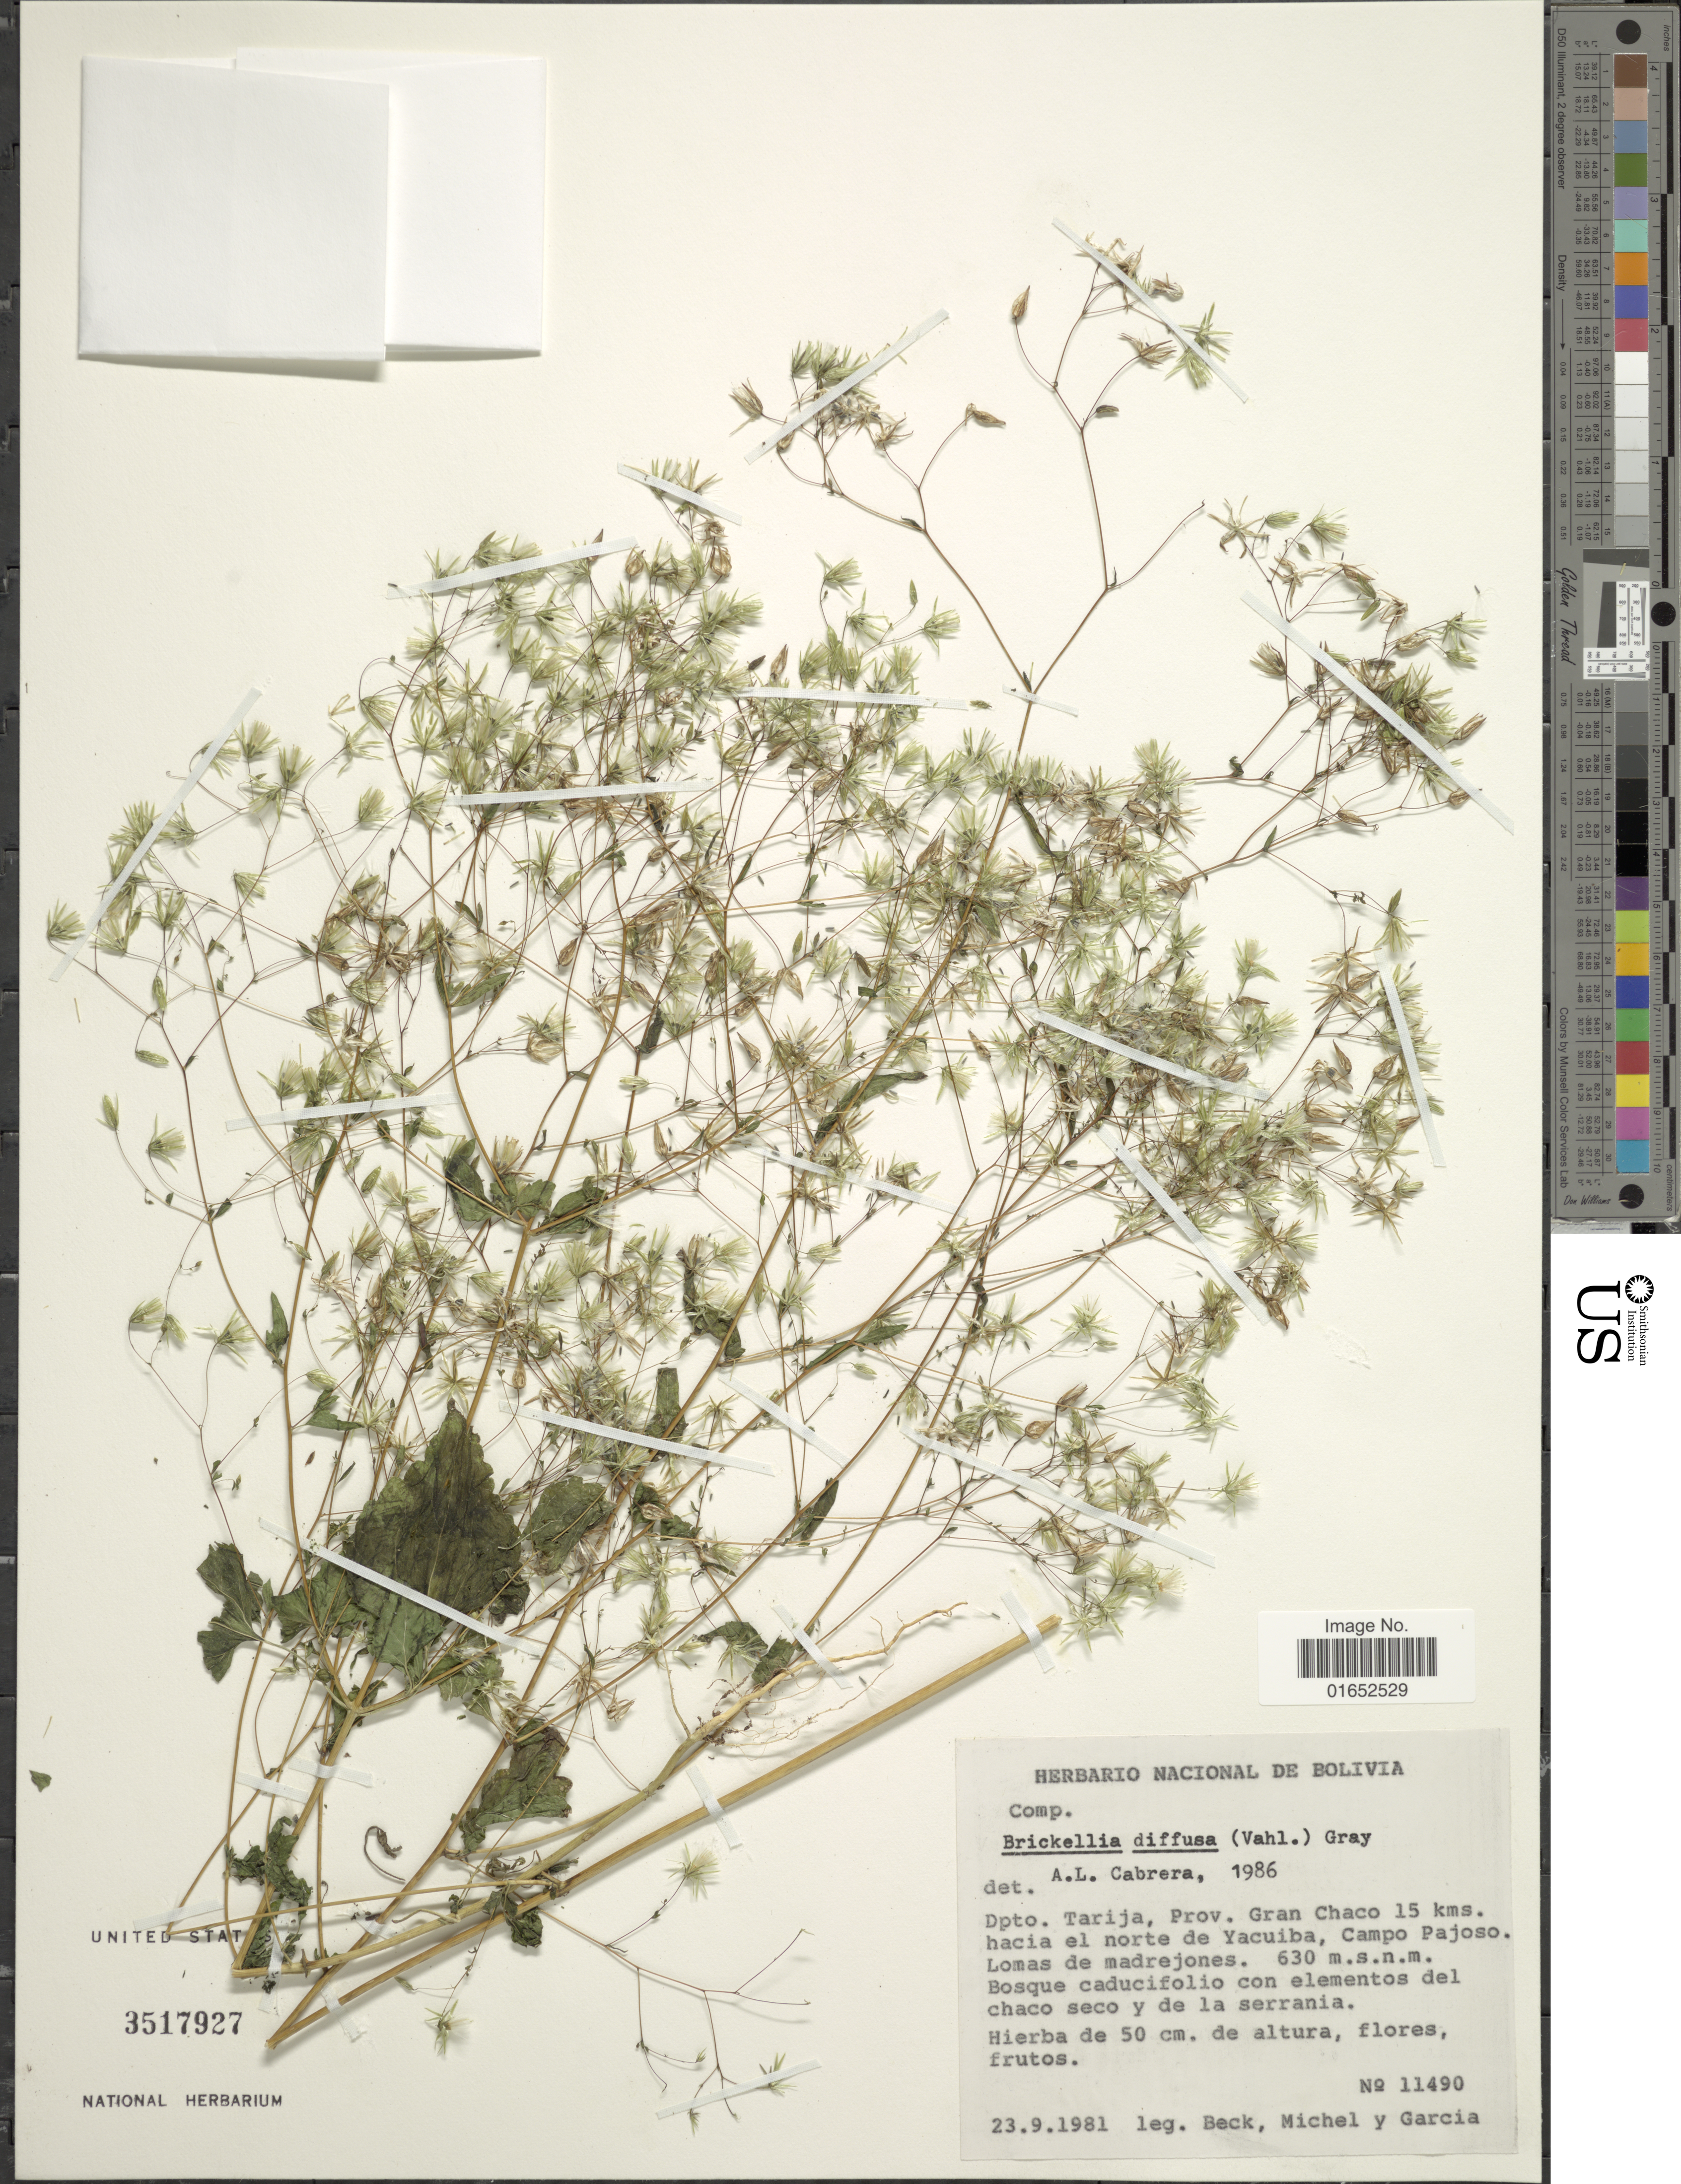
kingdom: Plantae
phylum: Tracheophyta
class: Magnoliopsida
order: Asterales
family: Asteraceae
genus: Brickellia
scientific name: Brickellia diffusa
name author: (Vahl) A. Gray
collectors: -- Beck, -. Michel & H. Garcia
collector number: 11490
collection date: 1981-09-23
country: Bolivia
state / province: Tarija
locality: Dpto. Tarija, Prov. Gran Chaco 15 kms hacia el norte de Yacuiba, Campo Pajoso. Lomas de madrejones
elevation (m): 630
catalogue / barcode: US 3517927